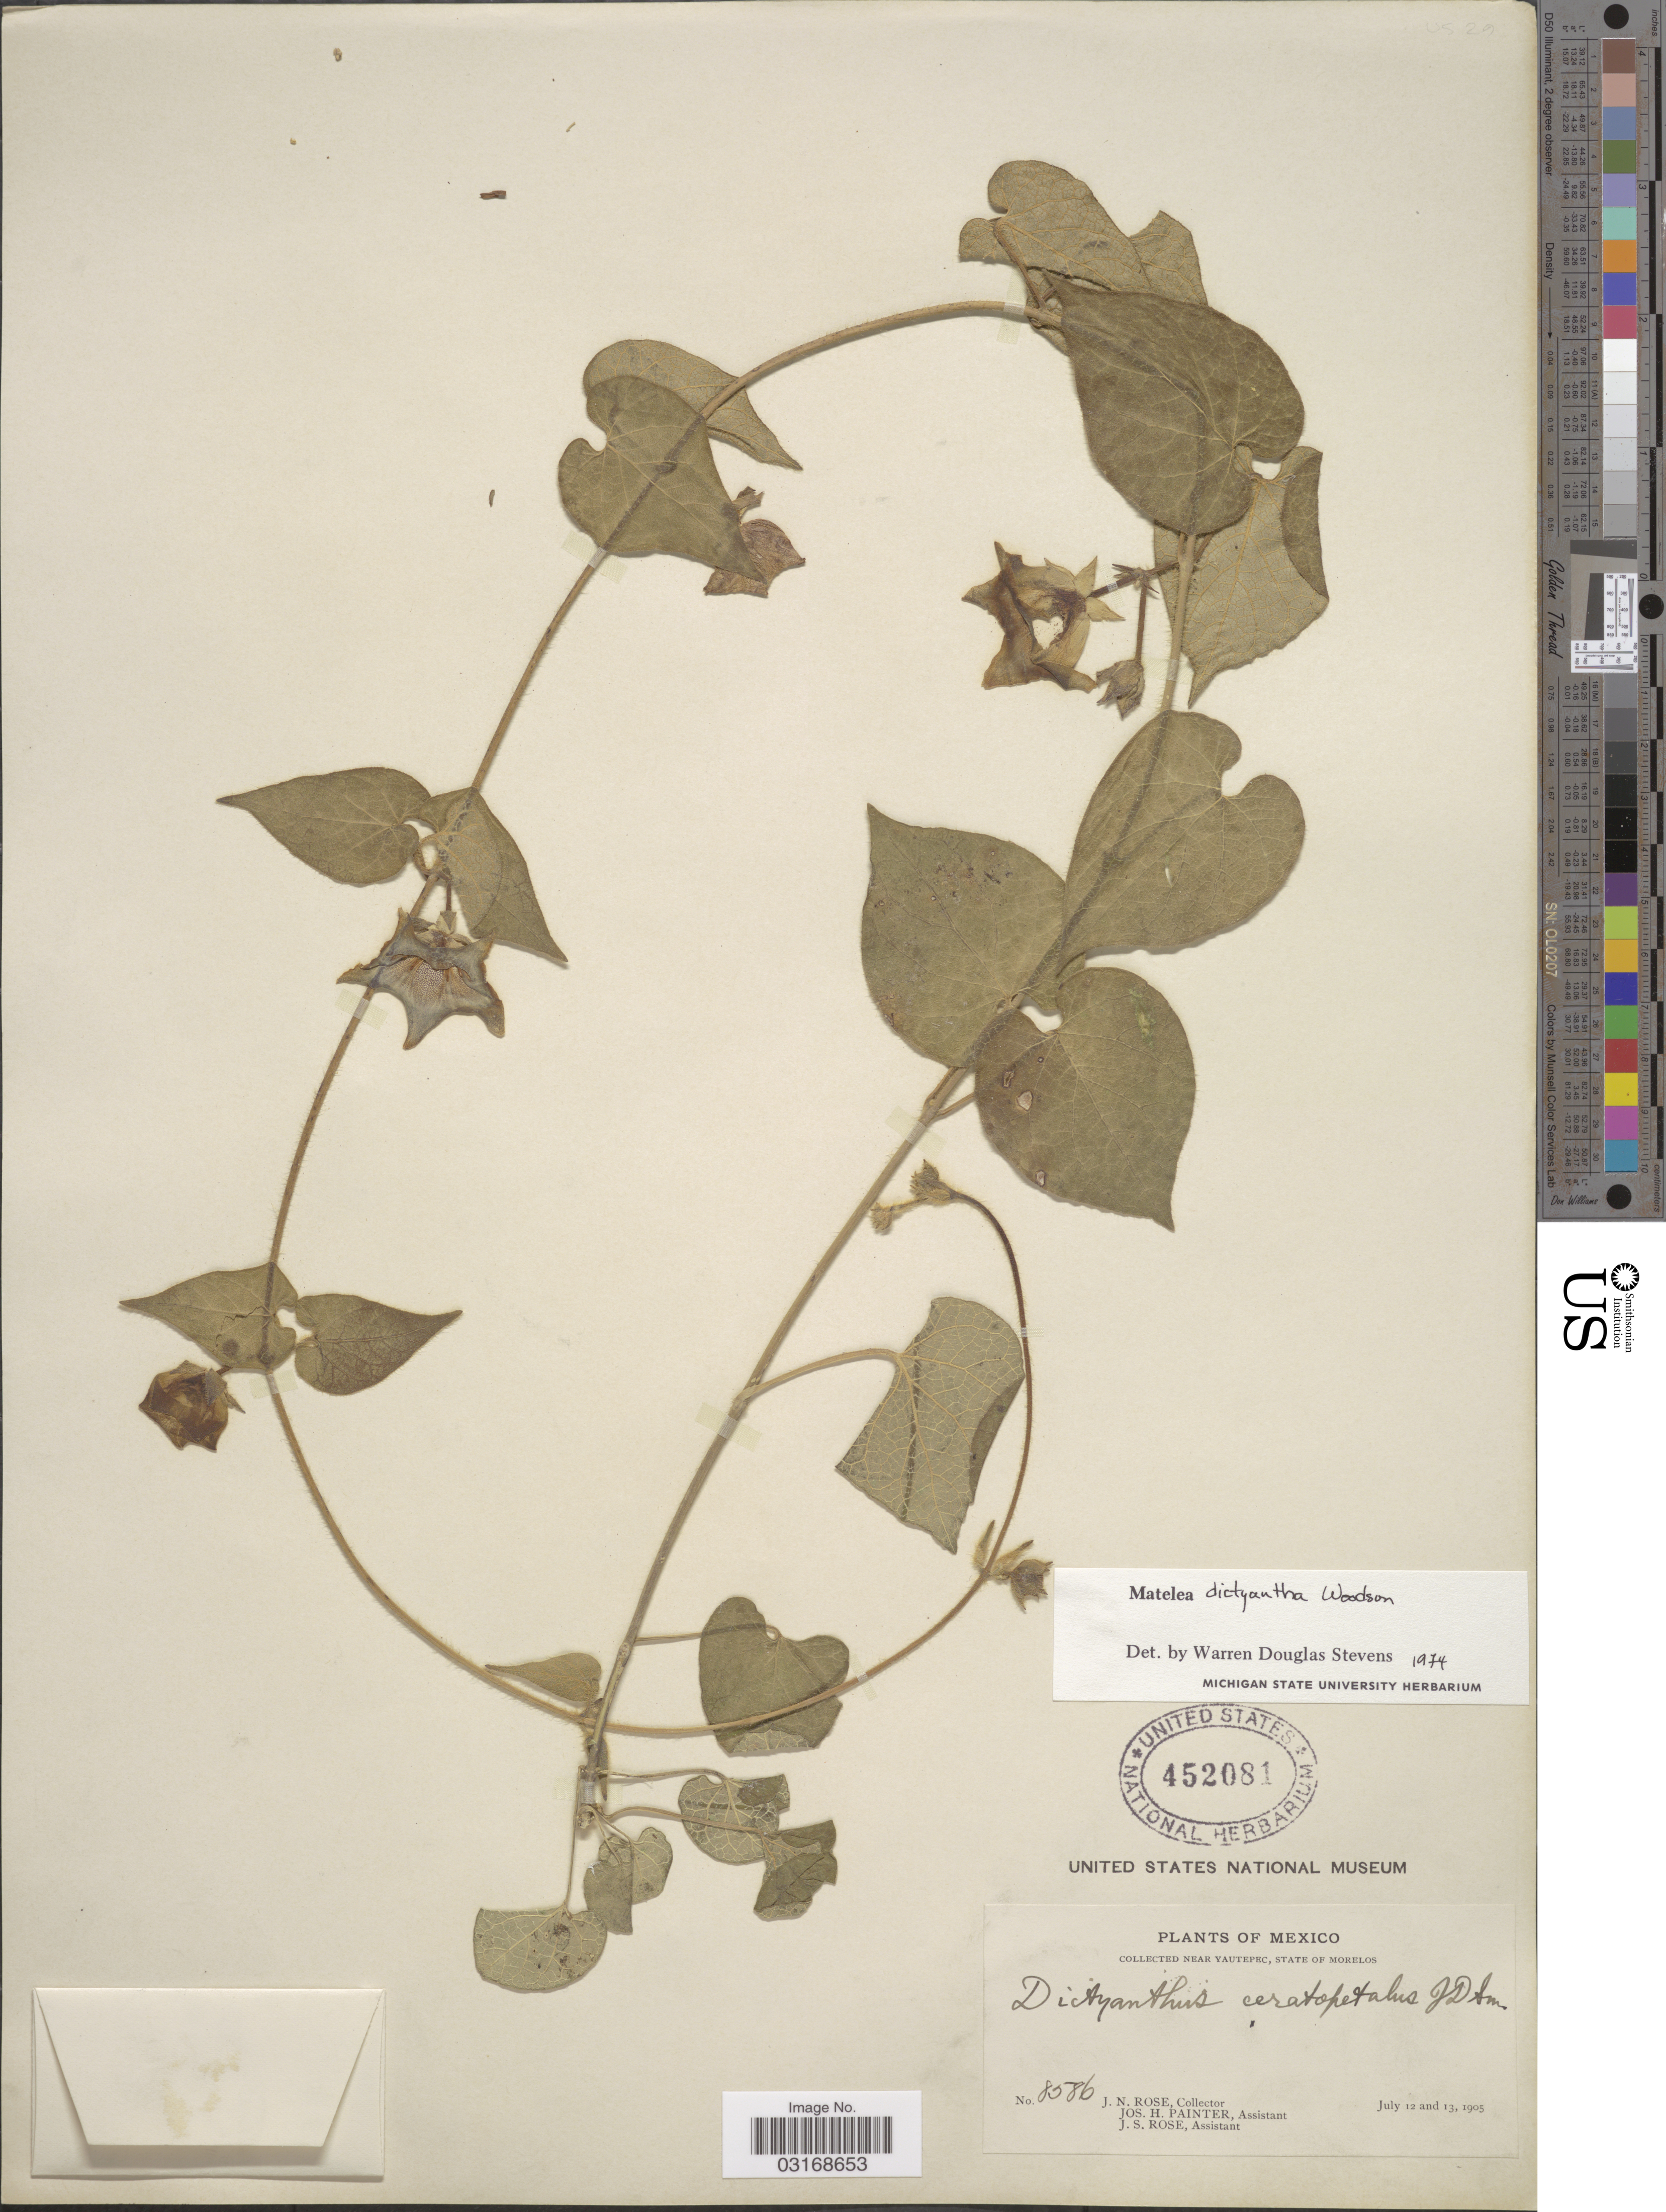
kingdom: Plantae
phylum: Tracheophyta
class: Magnoliopsida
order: Gentianales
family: Apocynaceae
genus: Matelea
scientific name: Matelea dictyantha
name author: Woodson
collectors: J. N. Rose, J. H. Painter & J. S. Rose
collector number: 8586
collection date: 1905-07-12/1905-07-13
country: Mexico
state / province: Morelos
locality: Near Yautepec, State of Morelos.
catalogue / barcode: US 452081